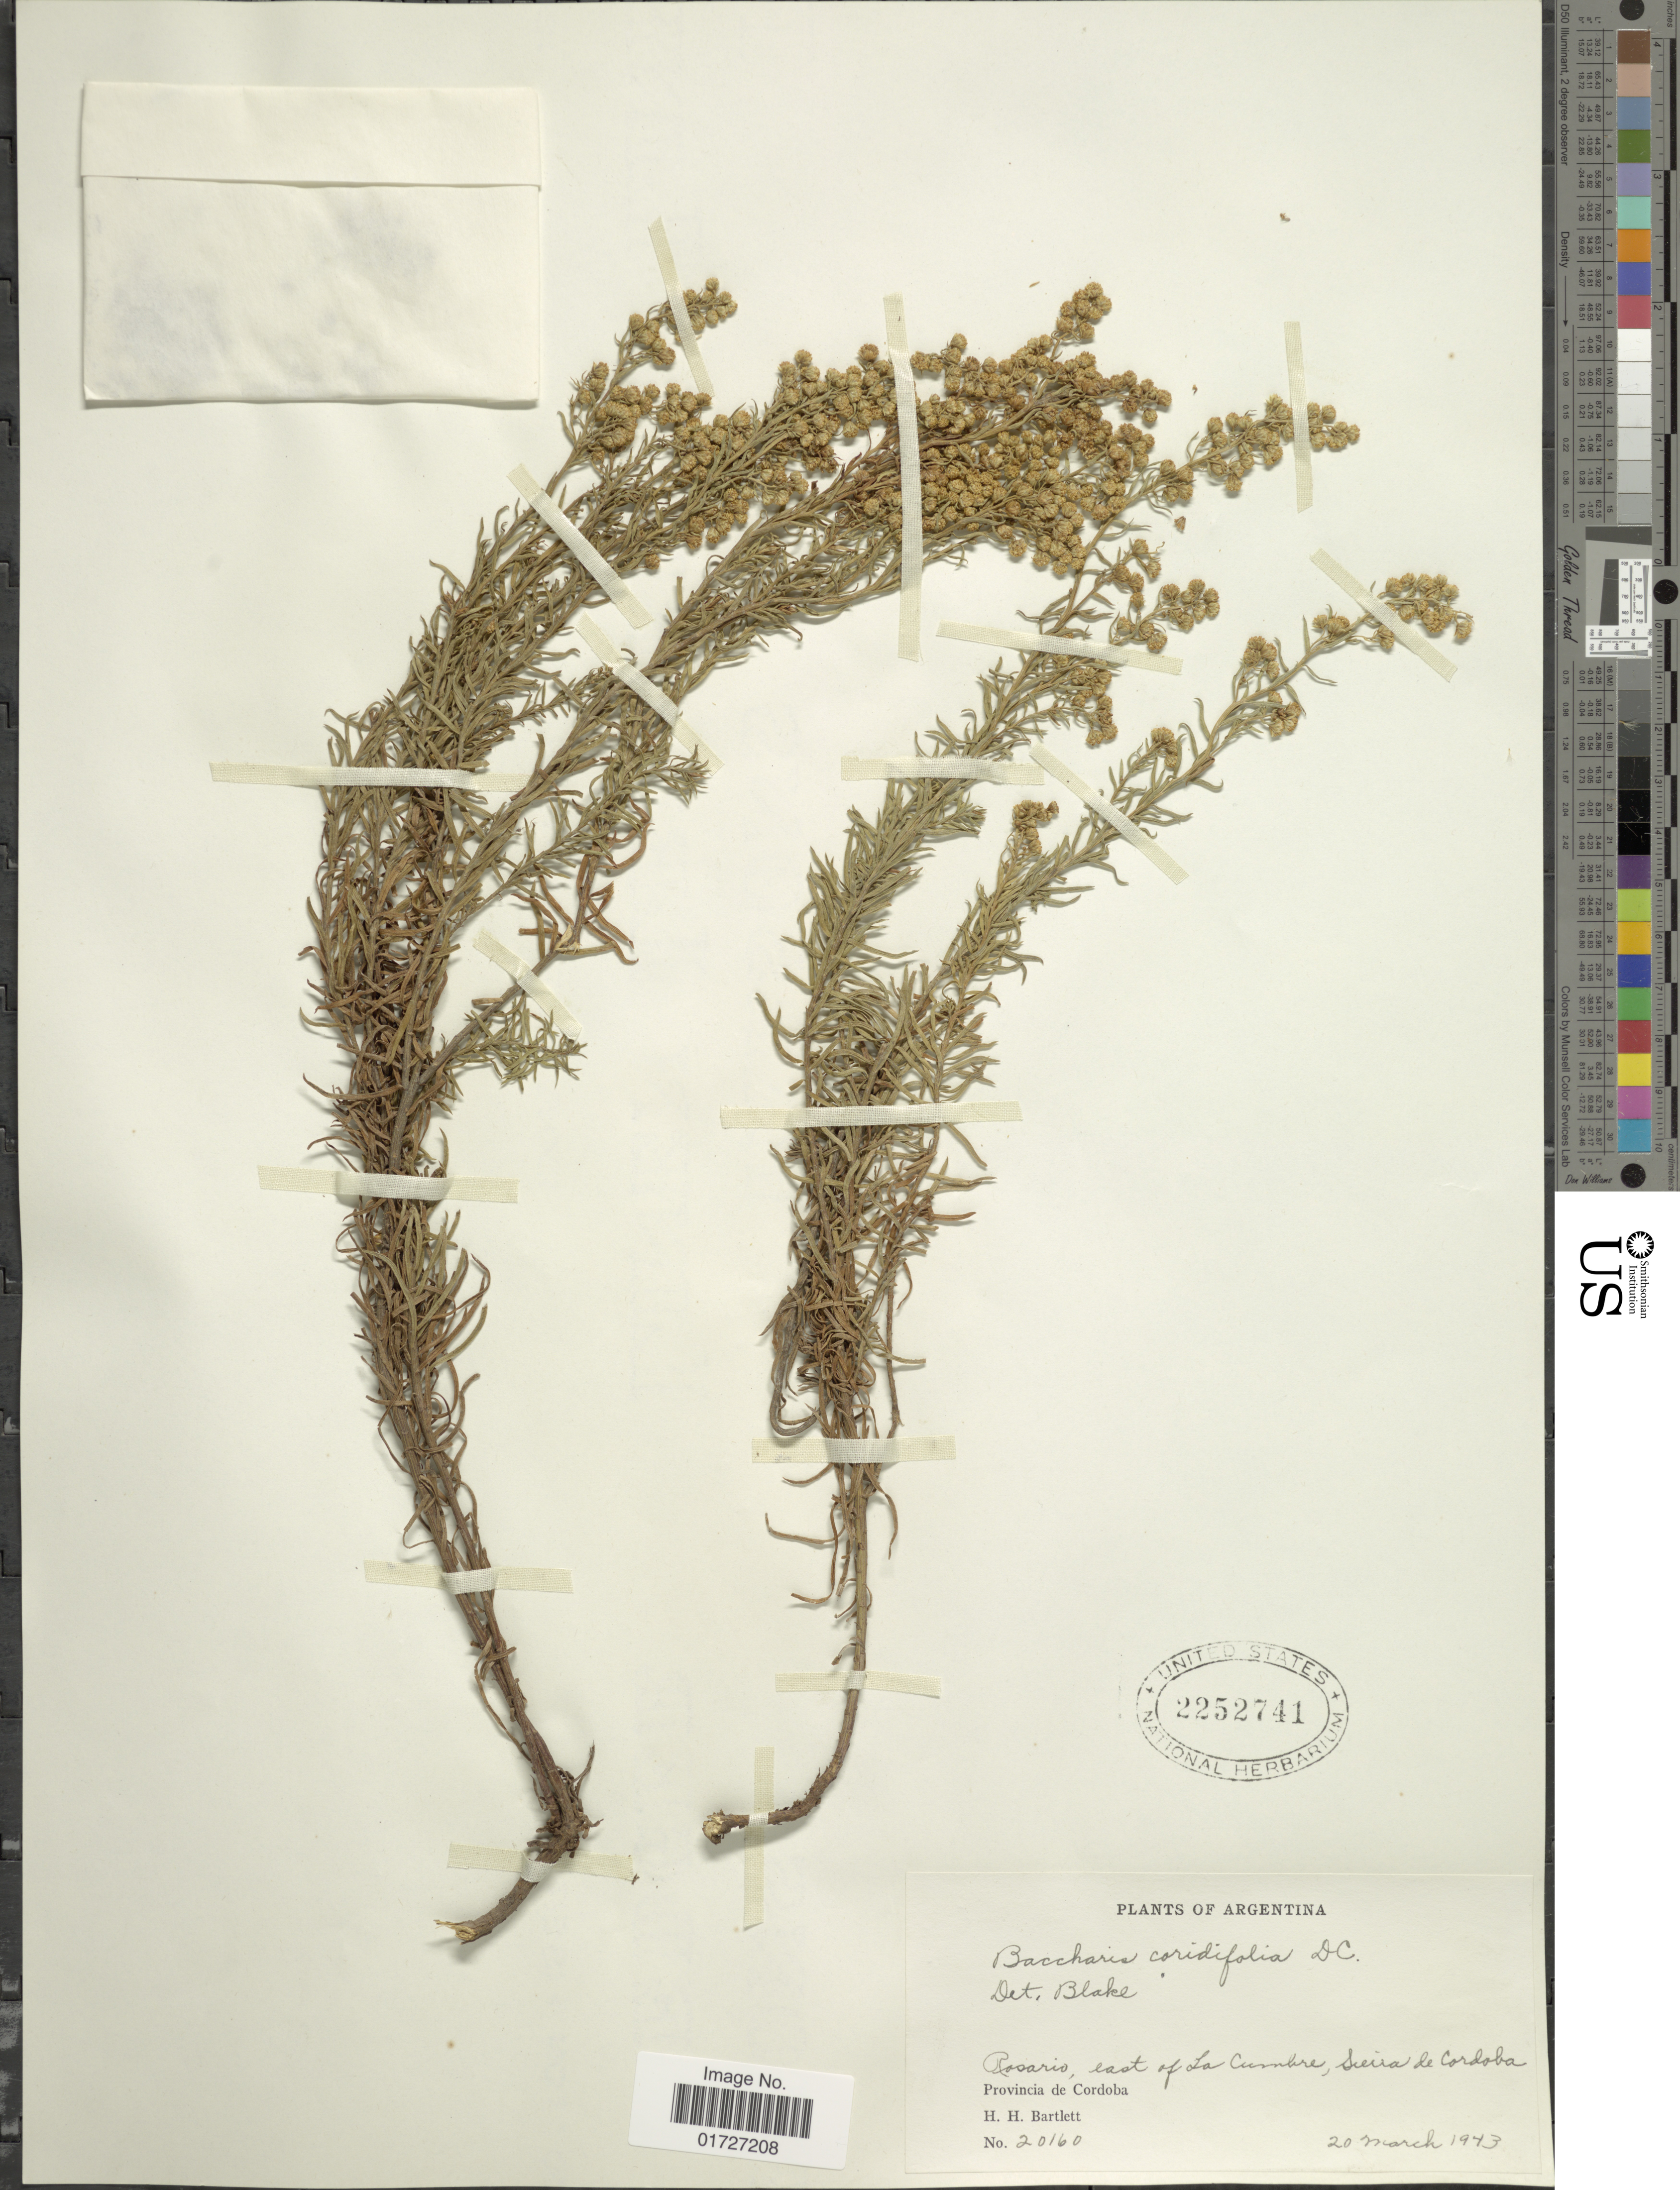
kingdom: Plantae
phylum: Tracheophyta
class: Magnoliopsida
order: Asterales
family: Asteraceae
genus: Baccharis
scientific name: Baccharis coridifolia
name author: DC.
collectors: H. H. Bartlett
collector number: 20160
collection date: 1943-03-20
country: Argentina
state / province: Cordoba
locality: Rosario, east of La Cumbre, Sierra de Cordoba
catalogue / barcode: US 2252741